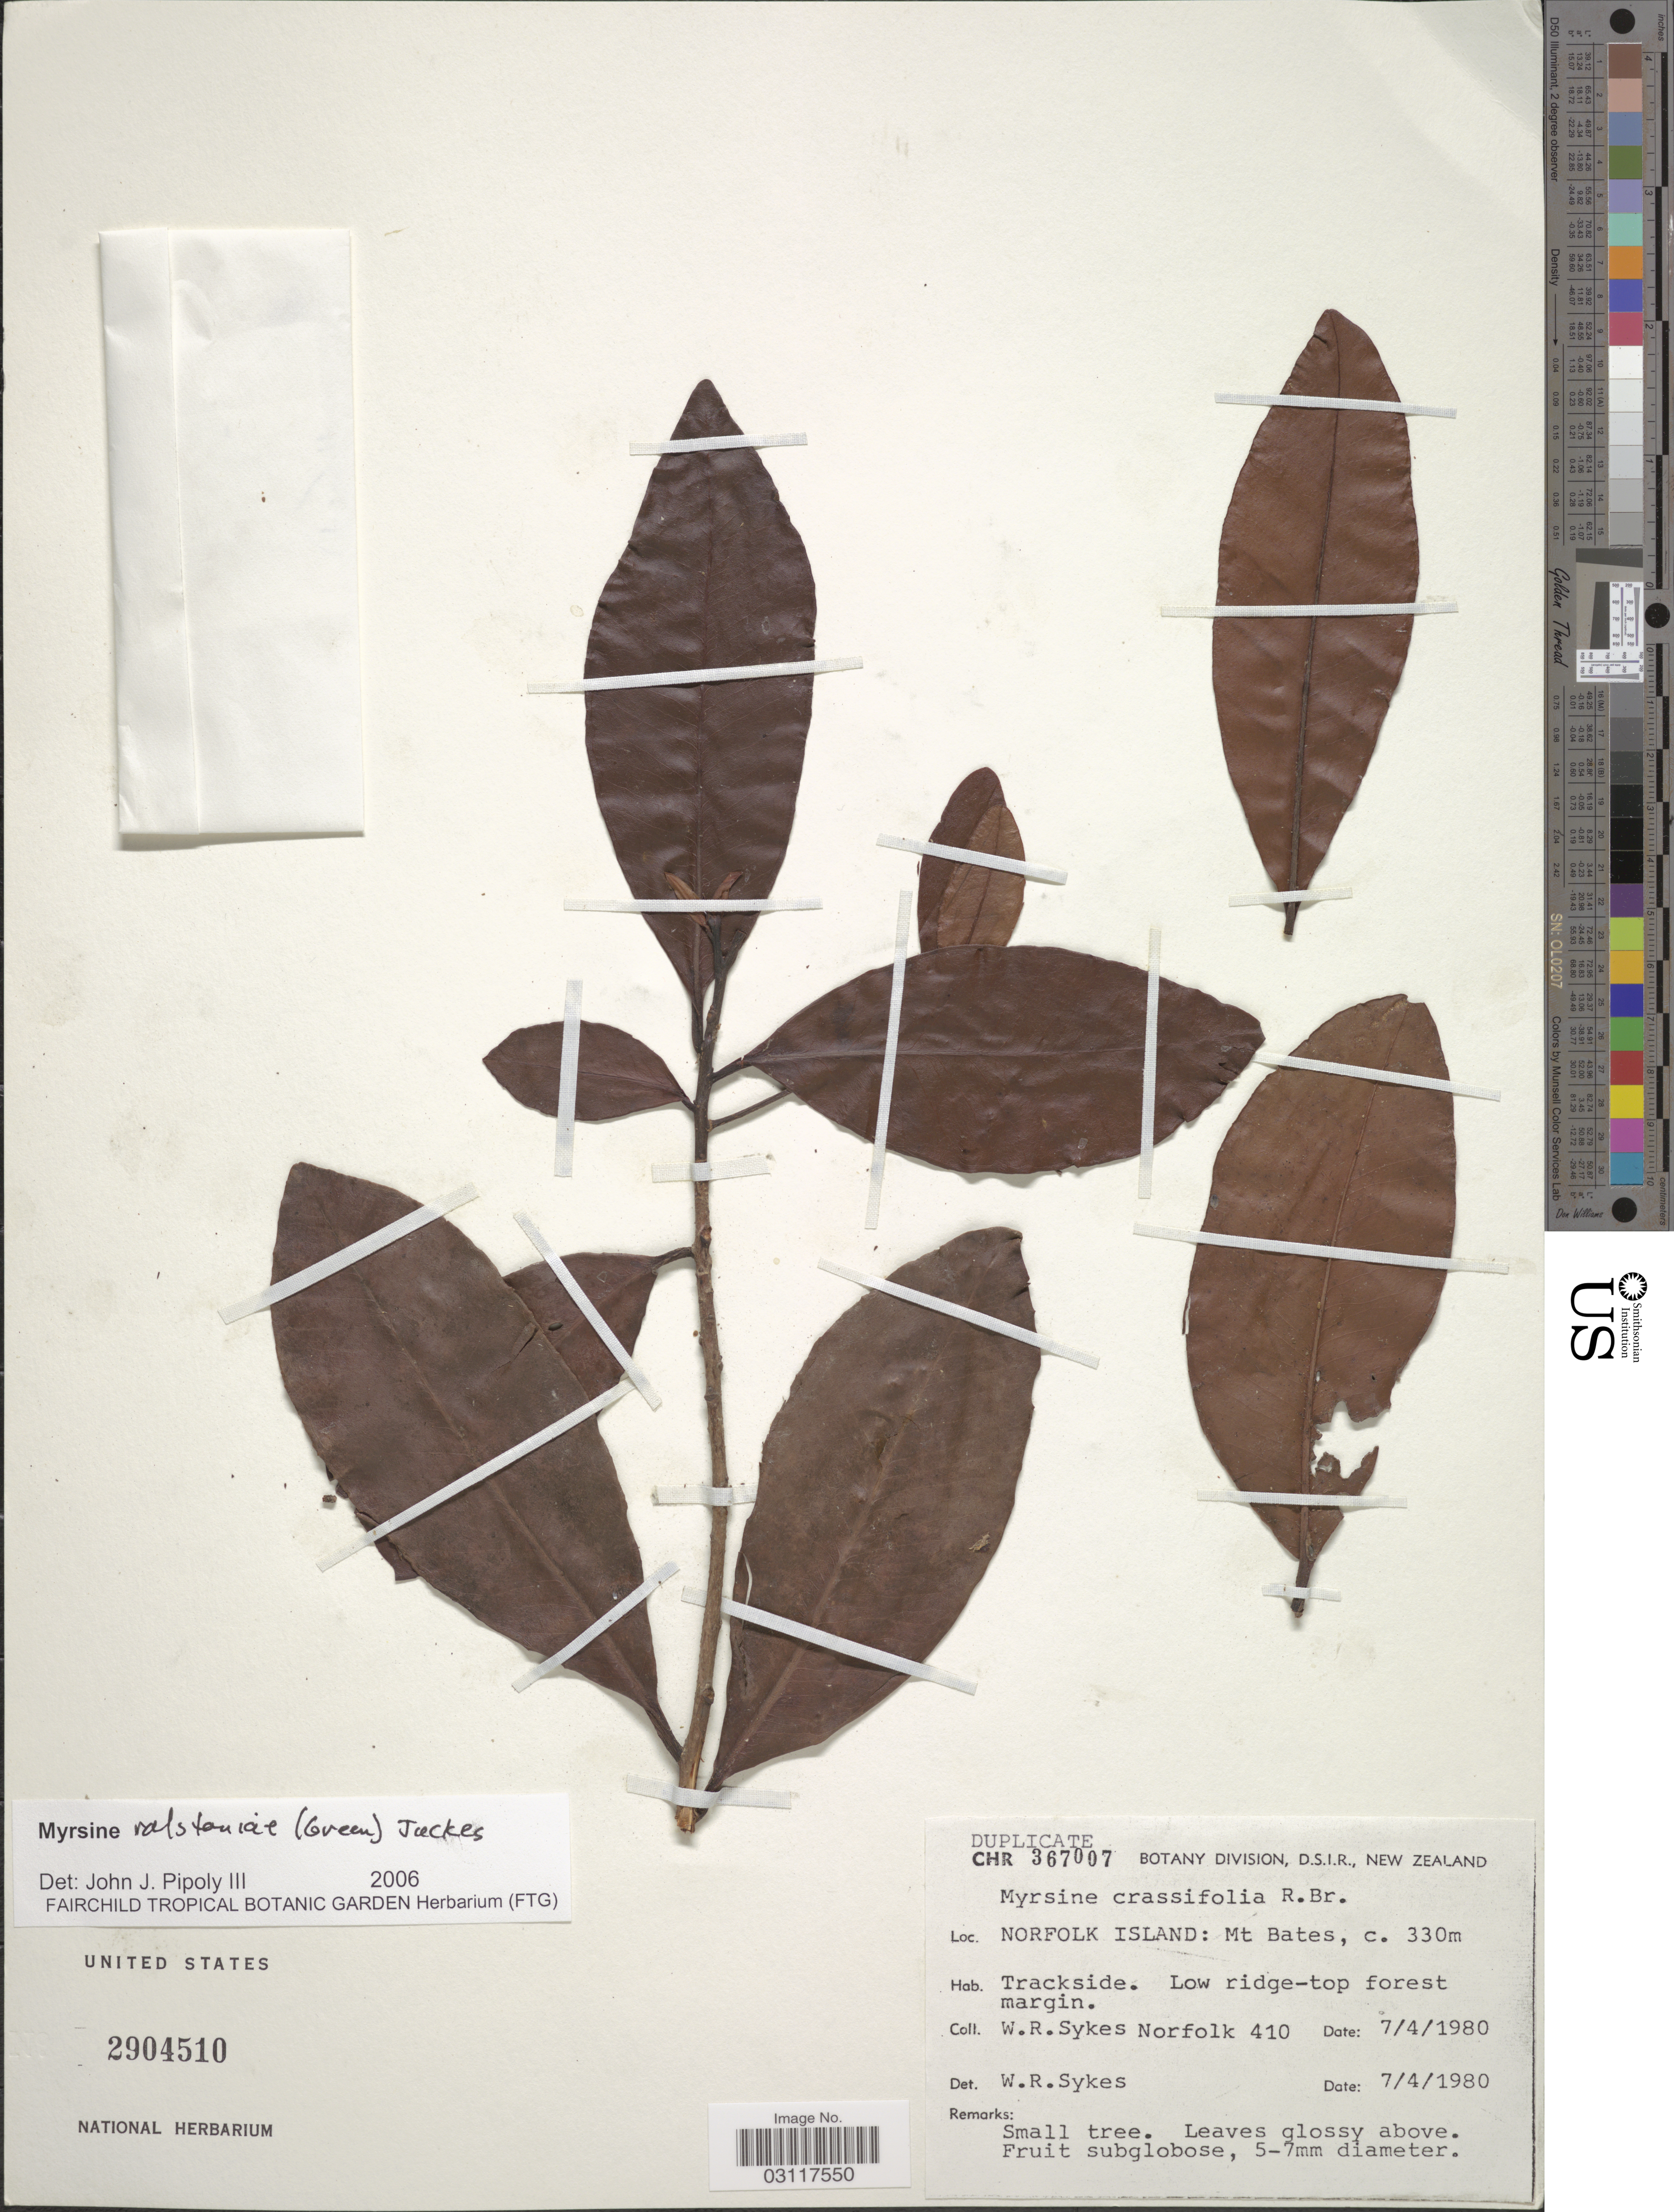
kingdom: Plantae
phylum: Tracheophyta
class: Magnoliopsida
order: Ericales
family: Primulaceae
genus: Myrsine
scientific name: Myrsine ralstoniae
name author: (P.S. Green) Jackes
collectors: W. R. Sykes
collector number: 410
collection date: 1980-04-07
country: Australia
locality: Norfolk Island: Mt Bates.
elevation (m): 330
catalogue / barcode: US 2904510